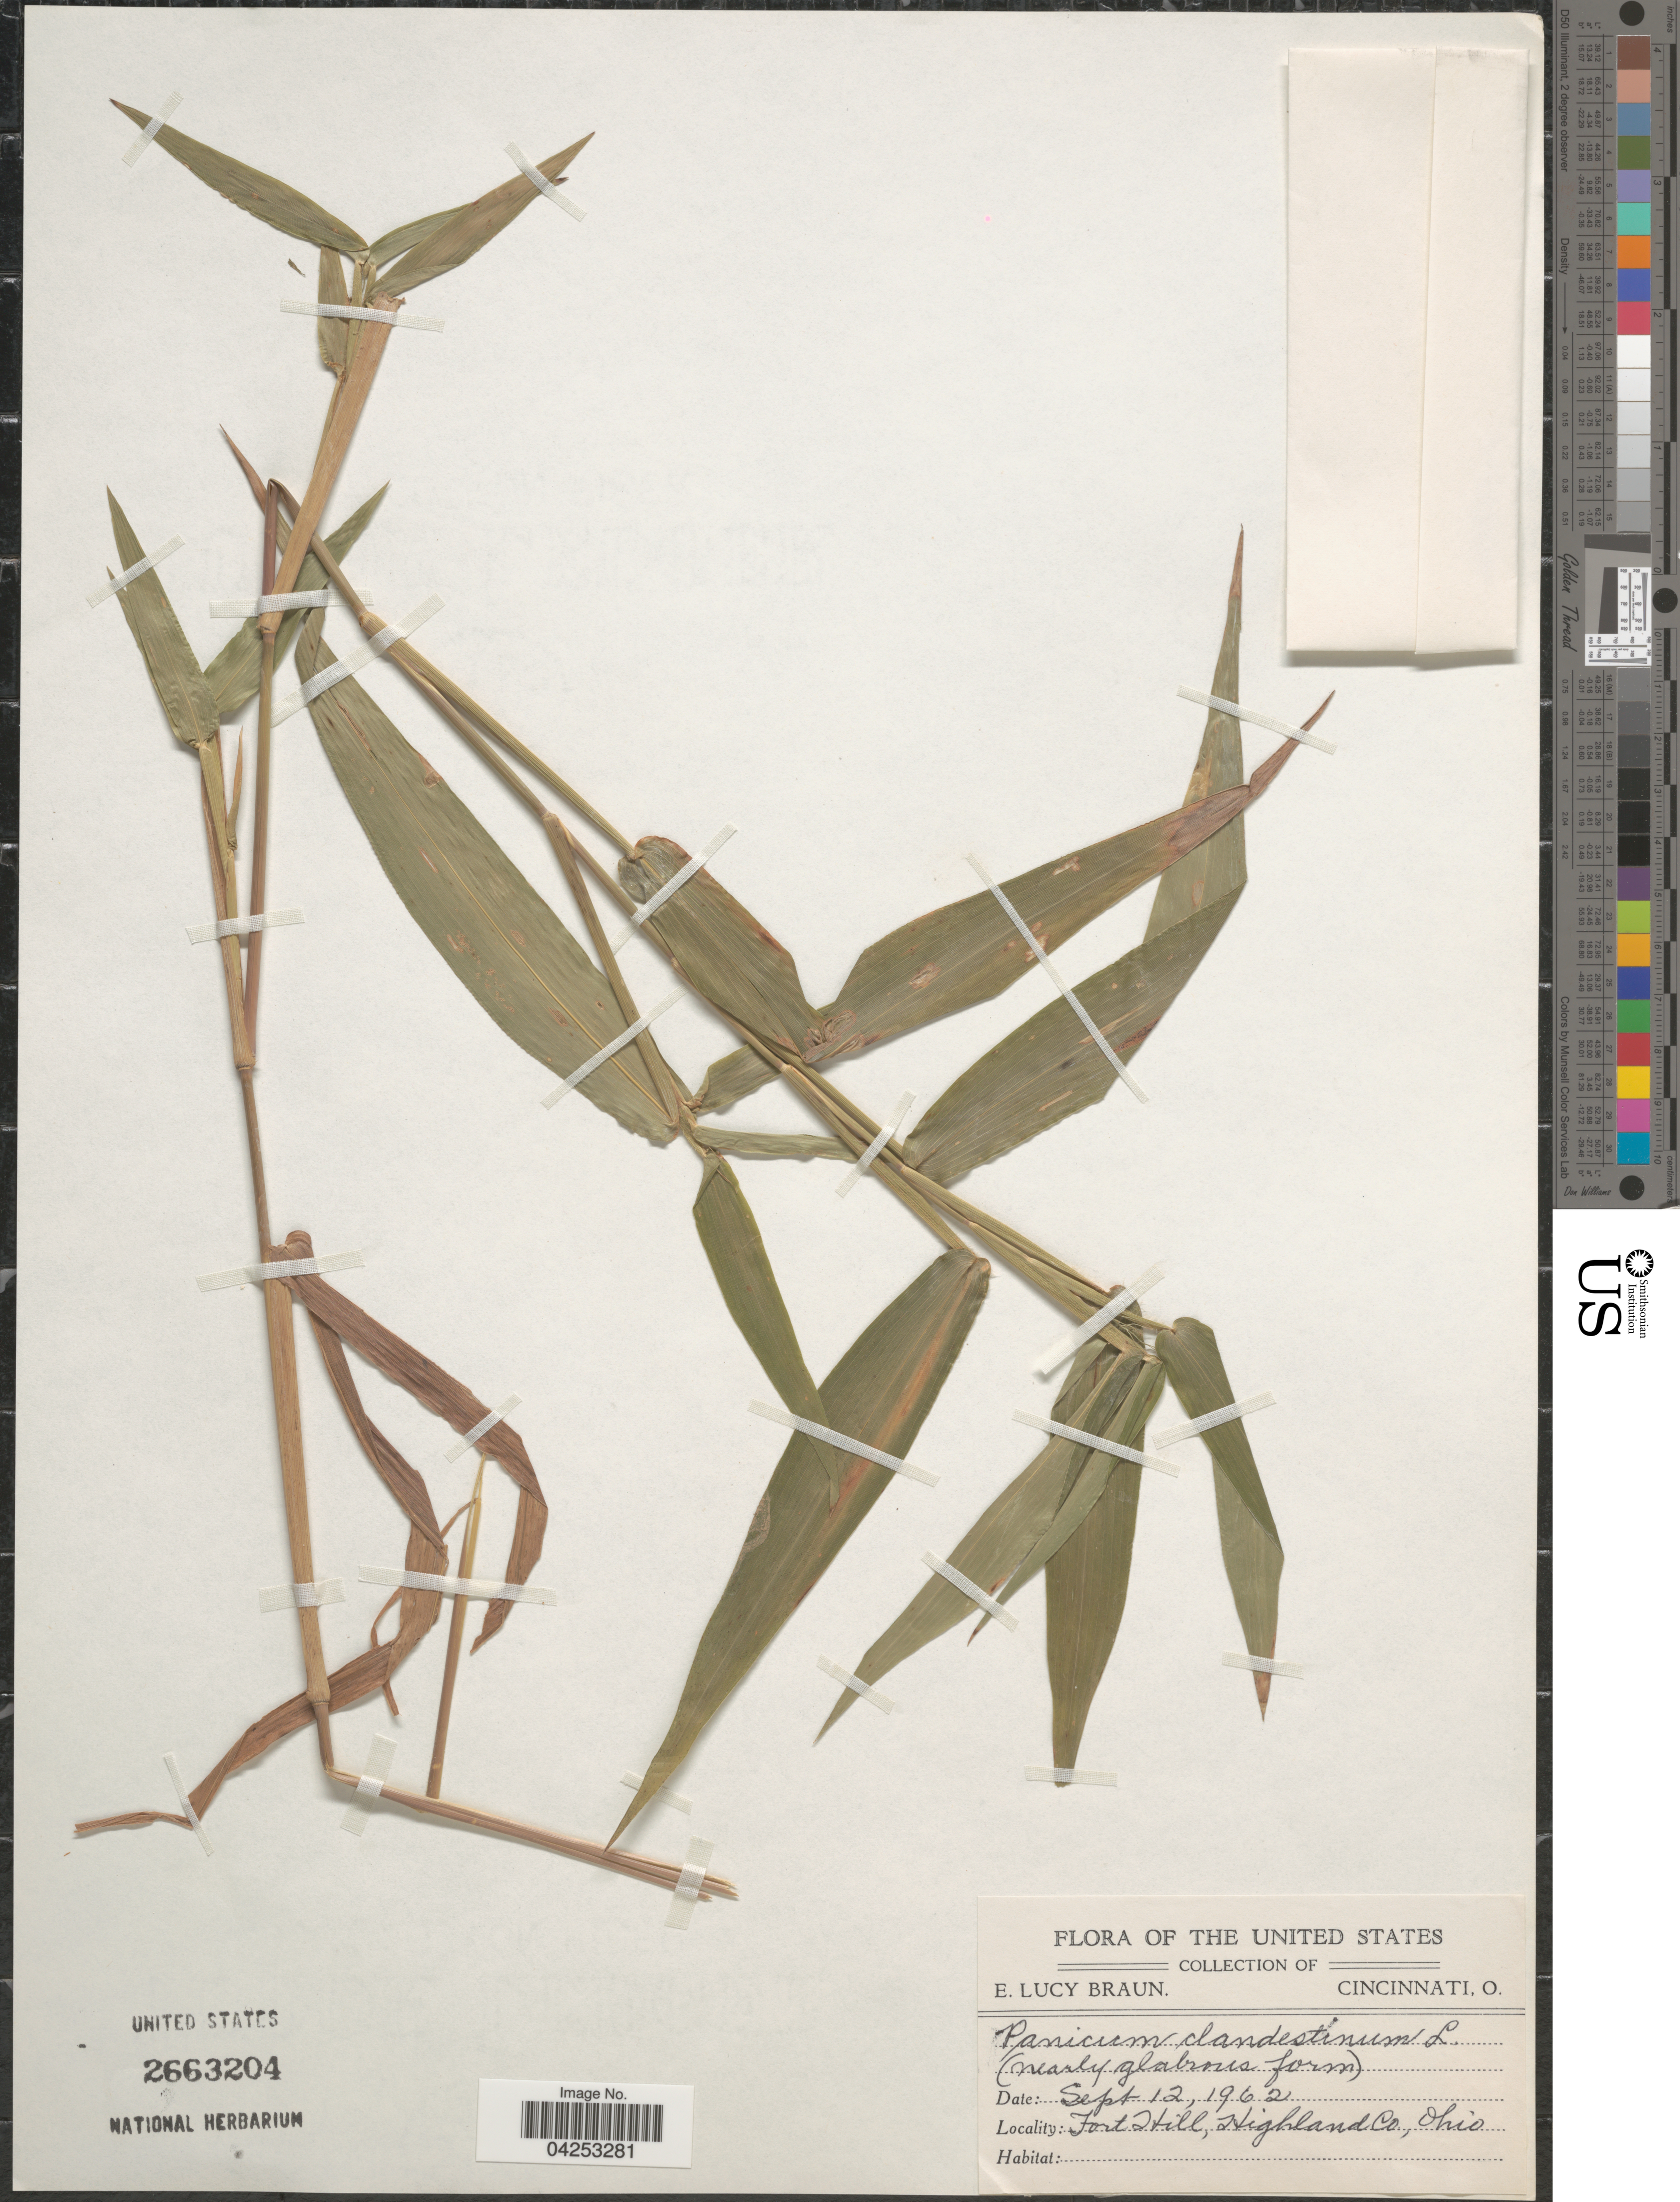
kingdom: Plantae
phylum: Tracheophyta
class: Liliopsida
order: Poales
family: Poaceae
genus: Dichanthelium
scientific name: Dichanthelium clandestinum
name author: (L.) Gould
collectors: E. L. Braun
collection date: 1962-09-12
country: United States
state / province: Ohio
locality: Fort Hill, Highland Co.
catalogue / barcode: US 2663204